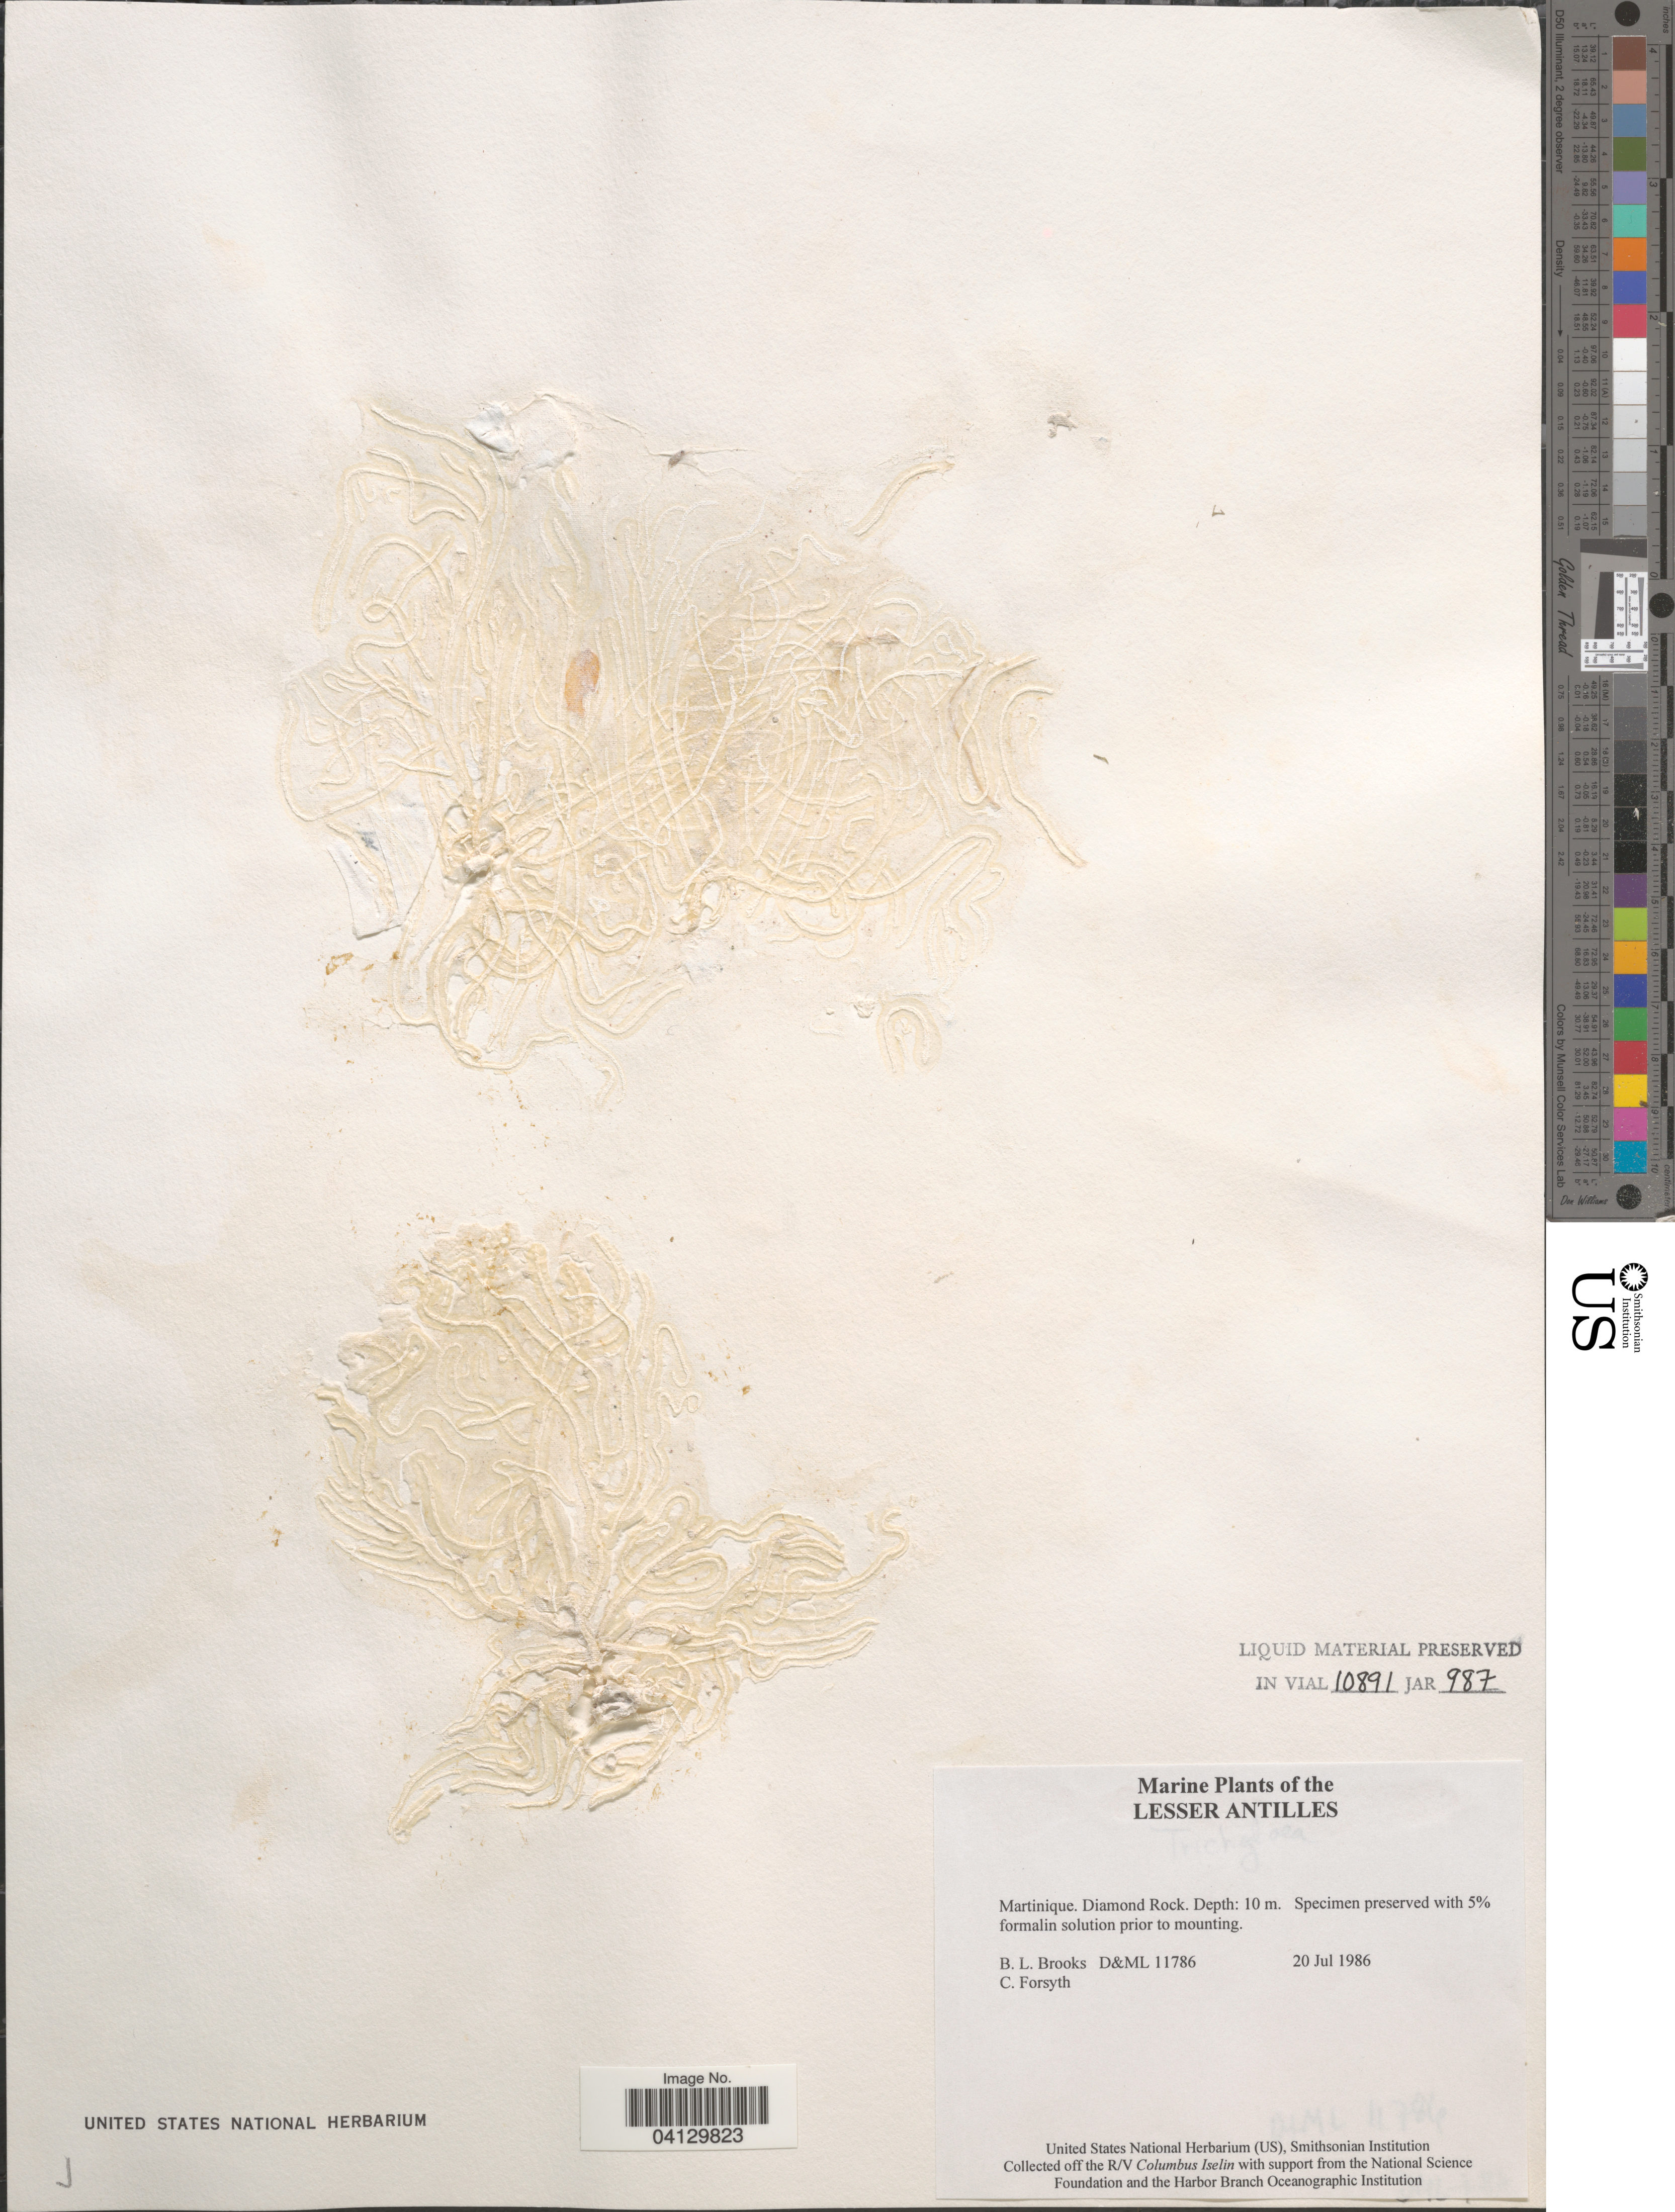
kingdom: Plantae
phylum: Rhodophyta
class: Florideophyceae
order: Corallinales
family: Corallinaceae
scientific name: Crustose Coralline Algae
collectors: B. Brooks & C. Forsyth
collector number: D&ML11786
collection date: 1986-07-20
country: Martinique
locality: Lesser Antilles. Diamond Rock.